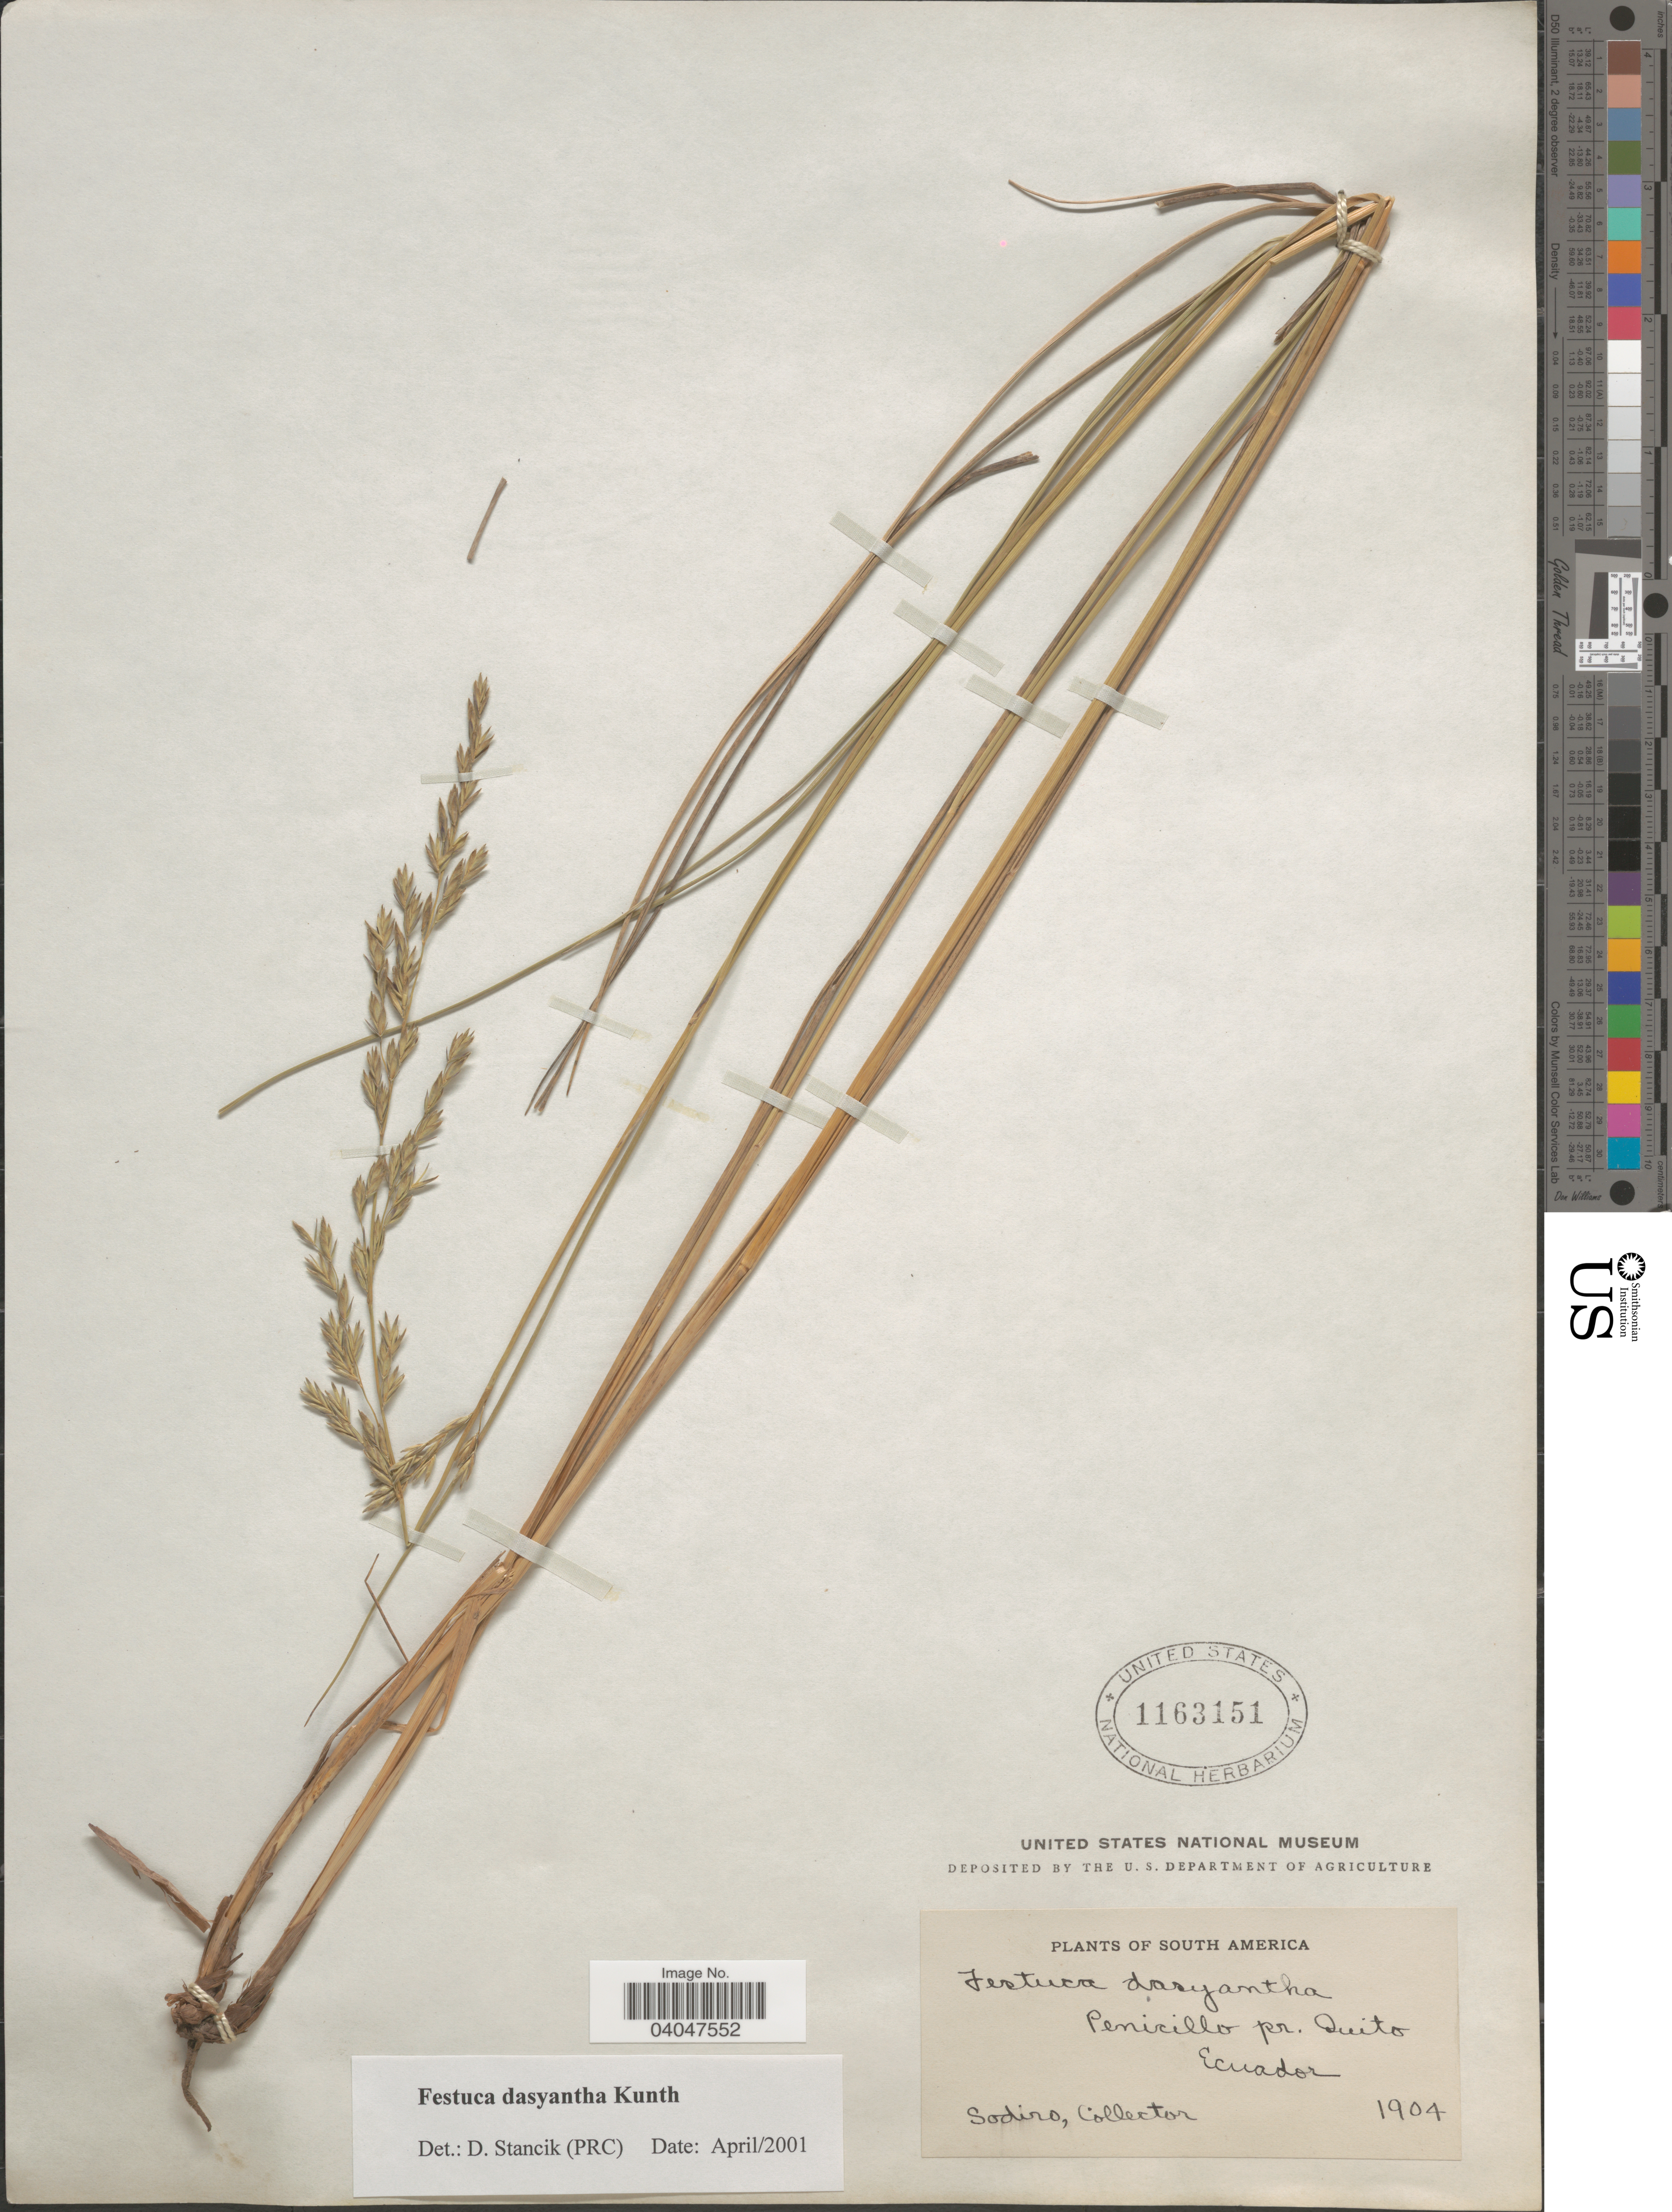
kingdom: Plantae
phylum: Tracheophyta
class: Liliopsida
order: Poales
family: Poaceae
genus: Festuca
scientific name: Festuca dasyantha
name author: Kunth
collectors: Sodiro, --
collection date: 1904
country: Ecuador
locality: Penicillo pr. Quito.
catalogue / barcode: US 1163151